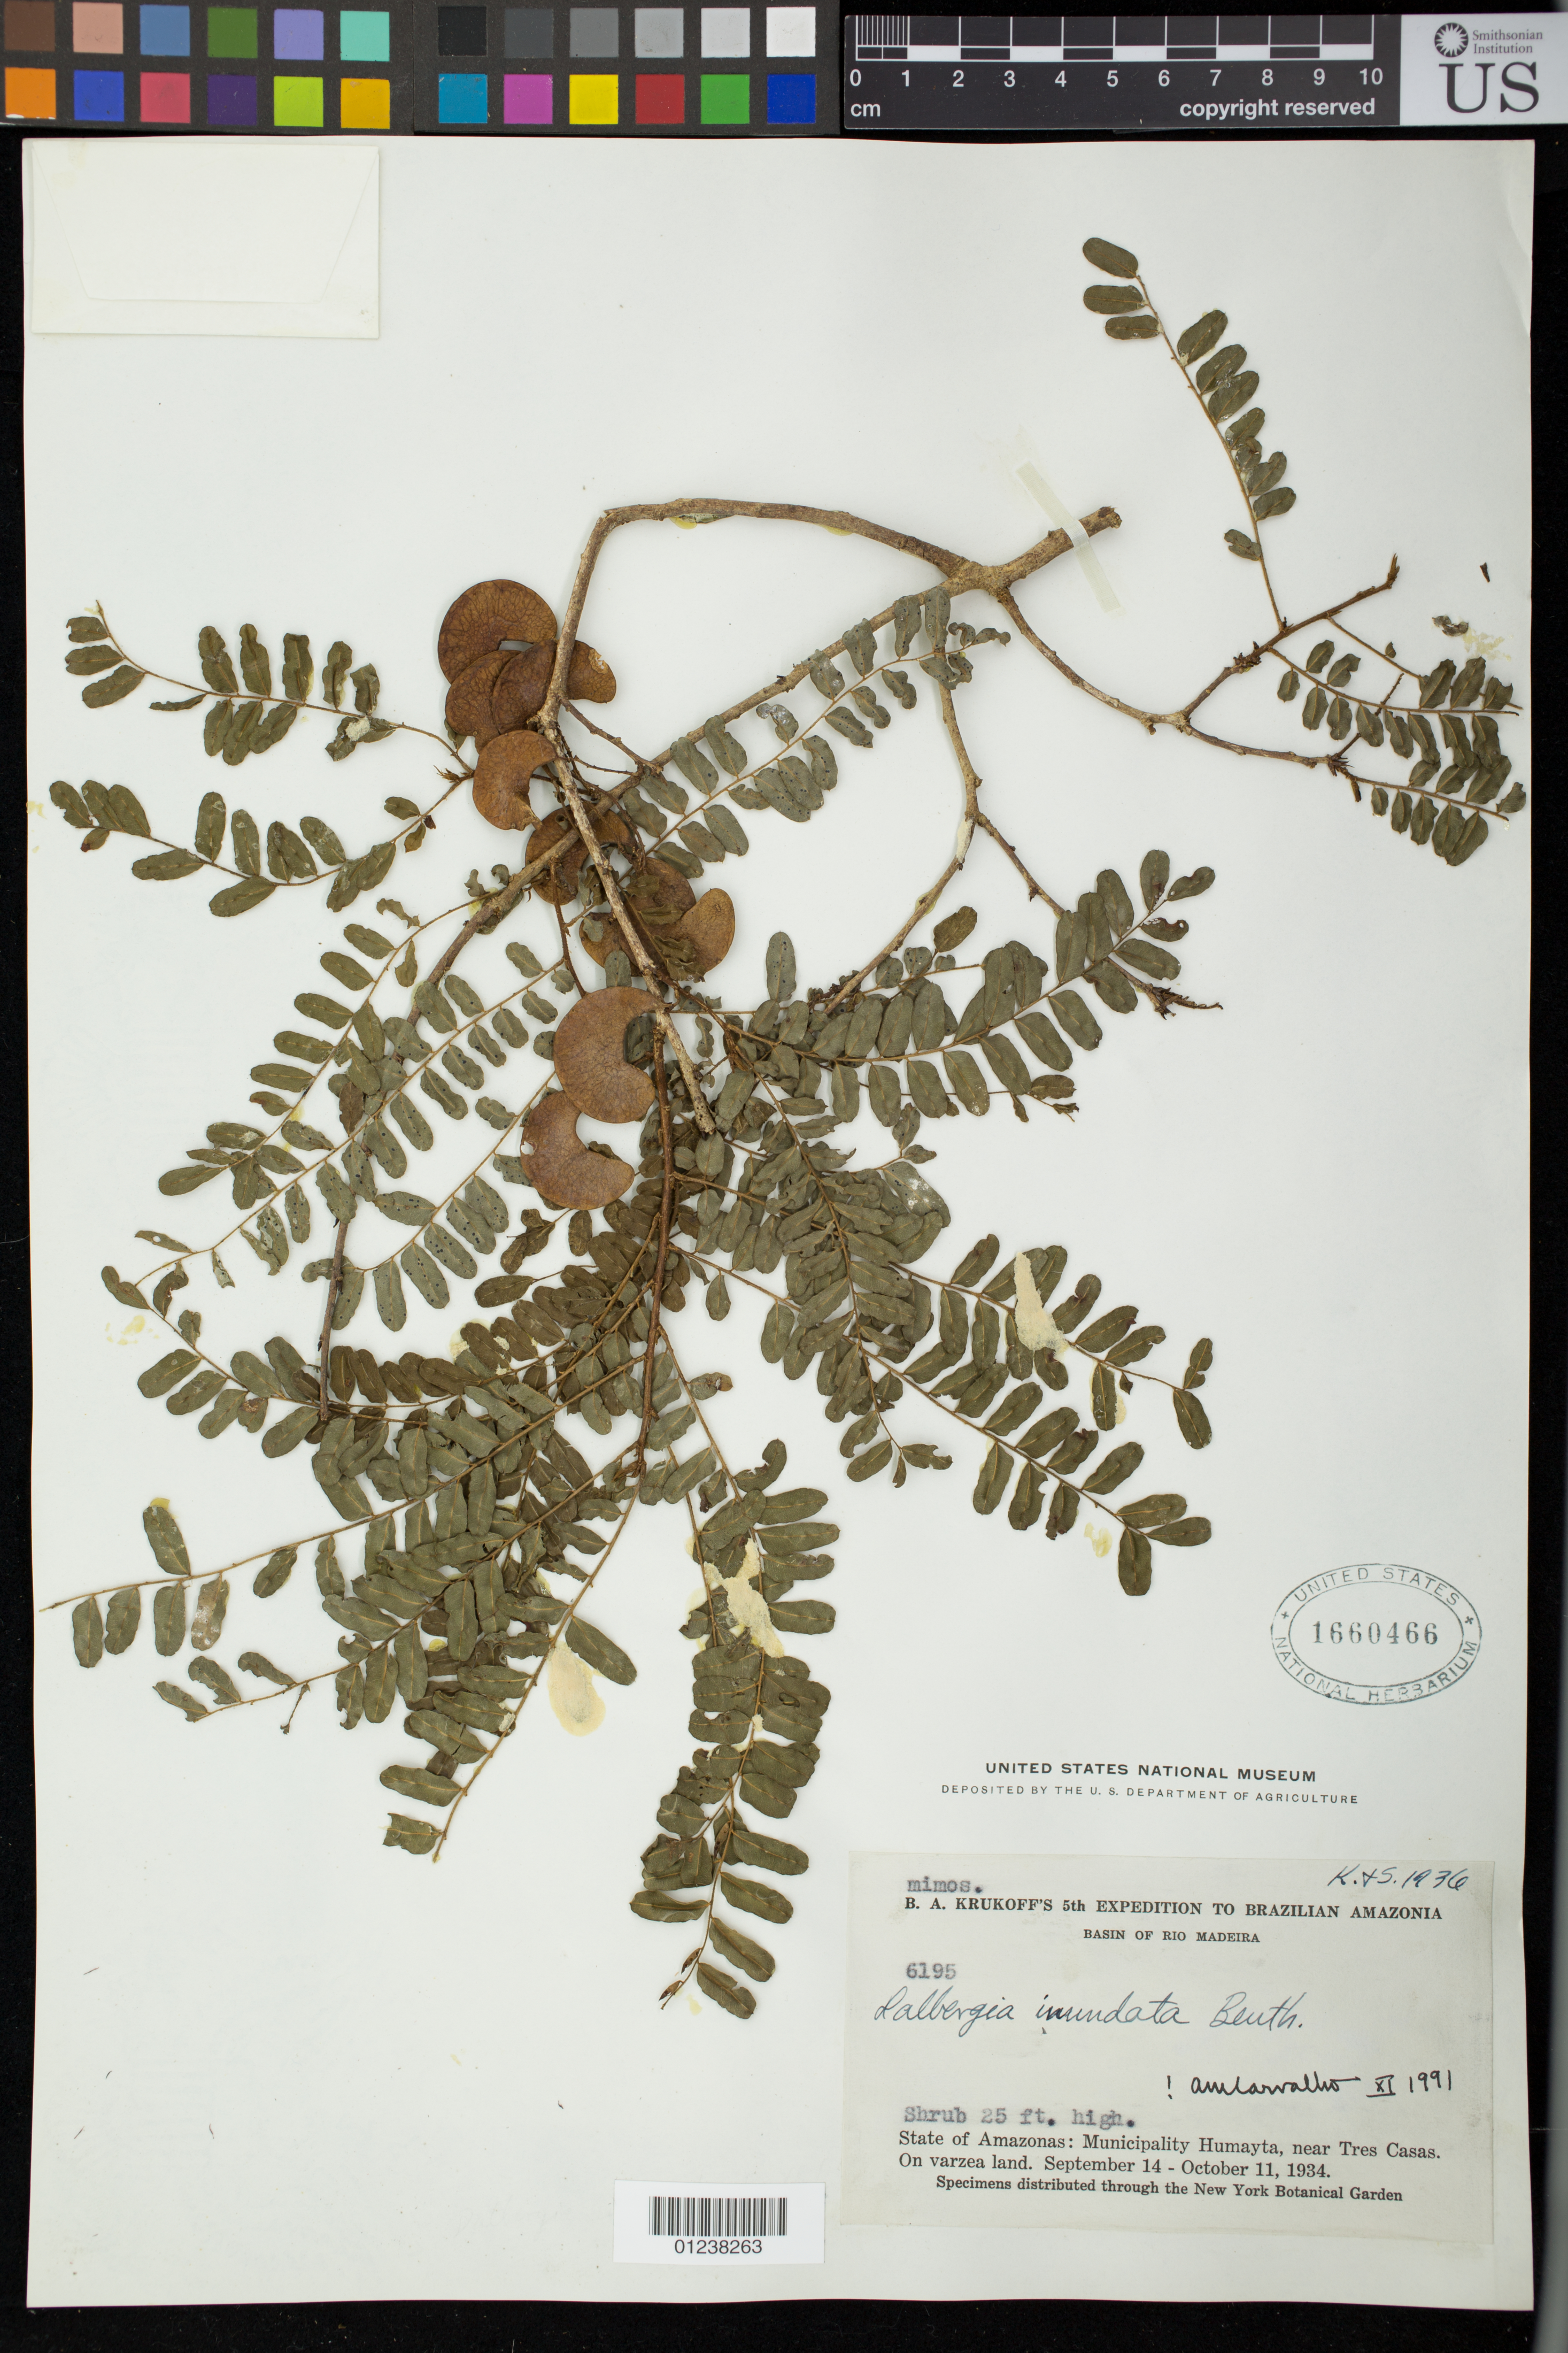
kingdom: Plantae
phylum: Tracheophyta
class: Magnoliopsida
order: Fabales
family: Fabaceae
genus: Dalbergia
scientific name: Dalbergia inundata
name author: Benth.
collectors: B. A. Krukoff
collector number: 6195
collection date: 1934-09-14/1934-10-11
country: Brazil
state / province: Amazonas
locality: Municipality Humayta, near Tres Casas. On varzea land. Basin of Rio Madeira.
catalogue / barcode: US 1660466